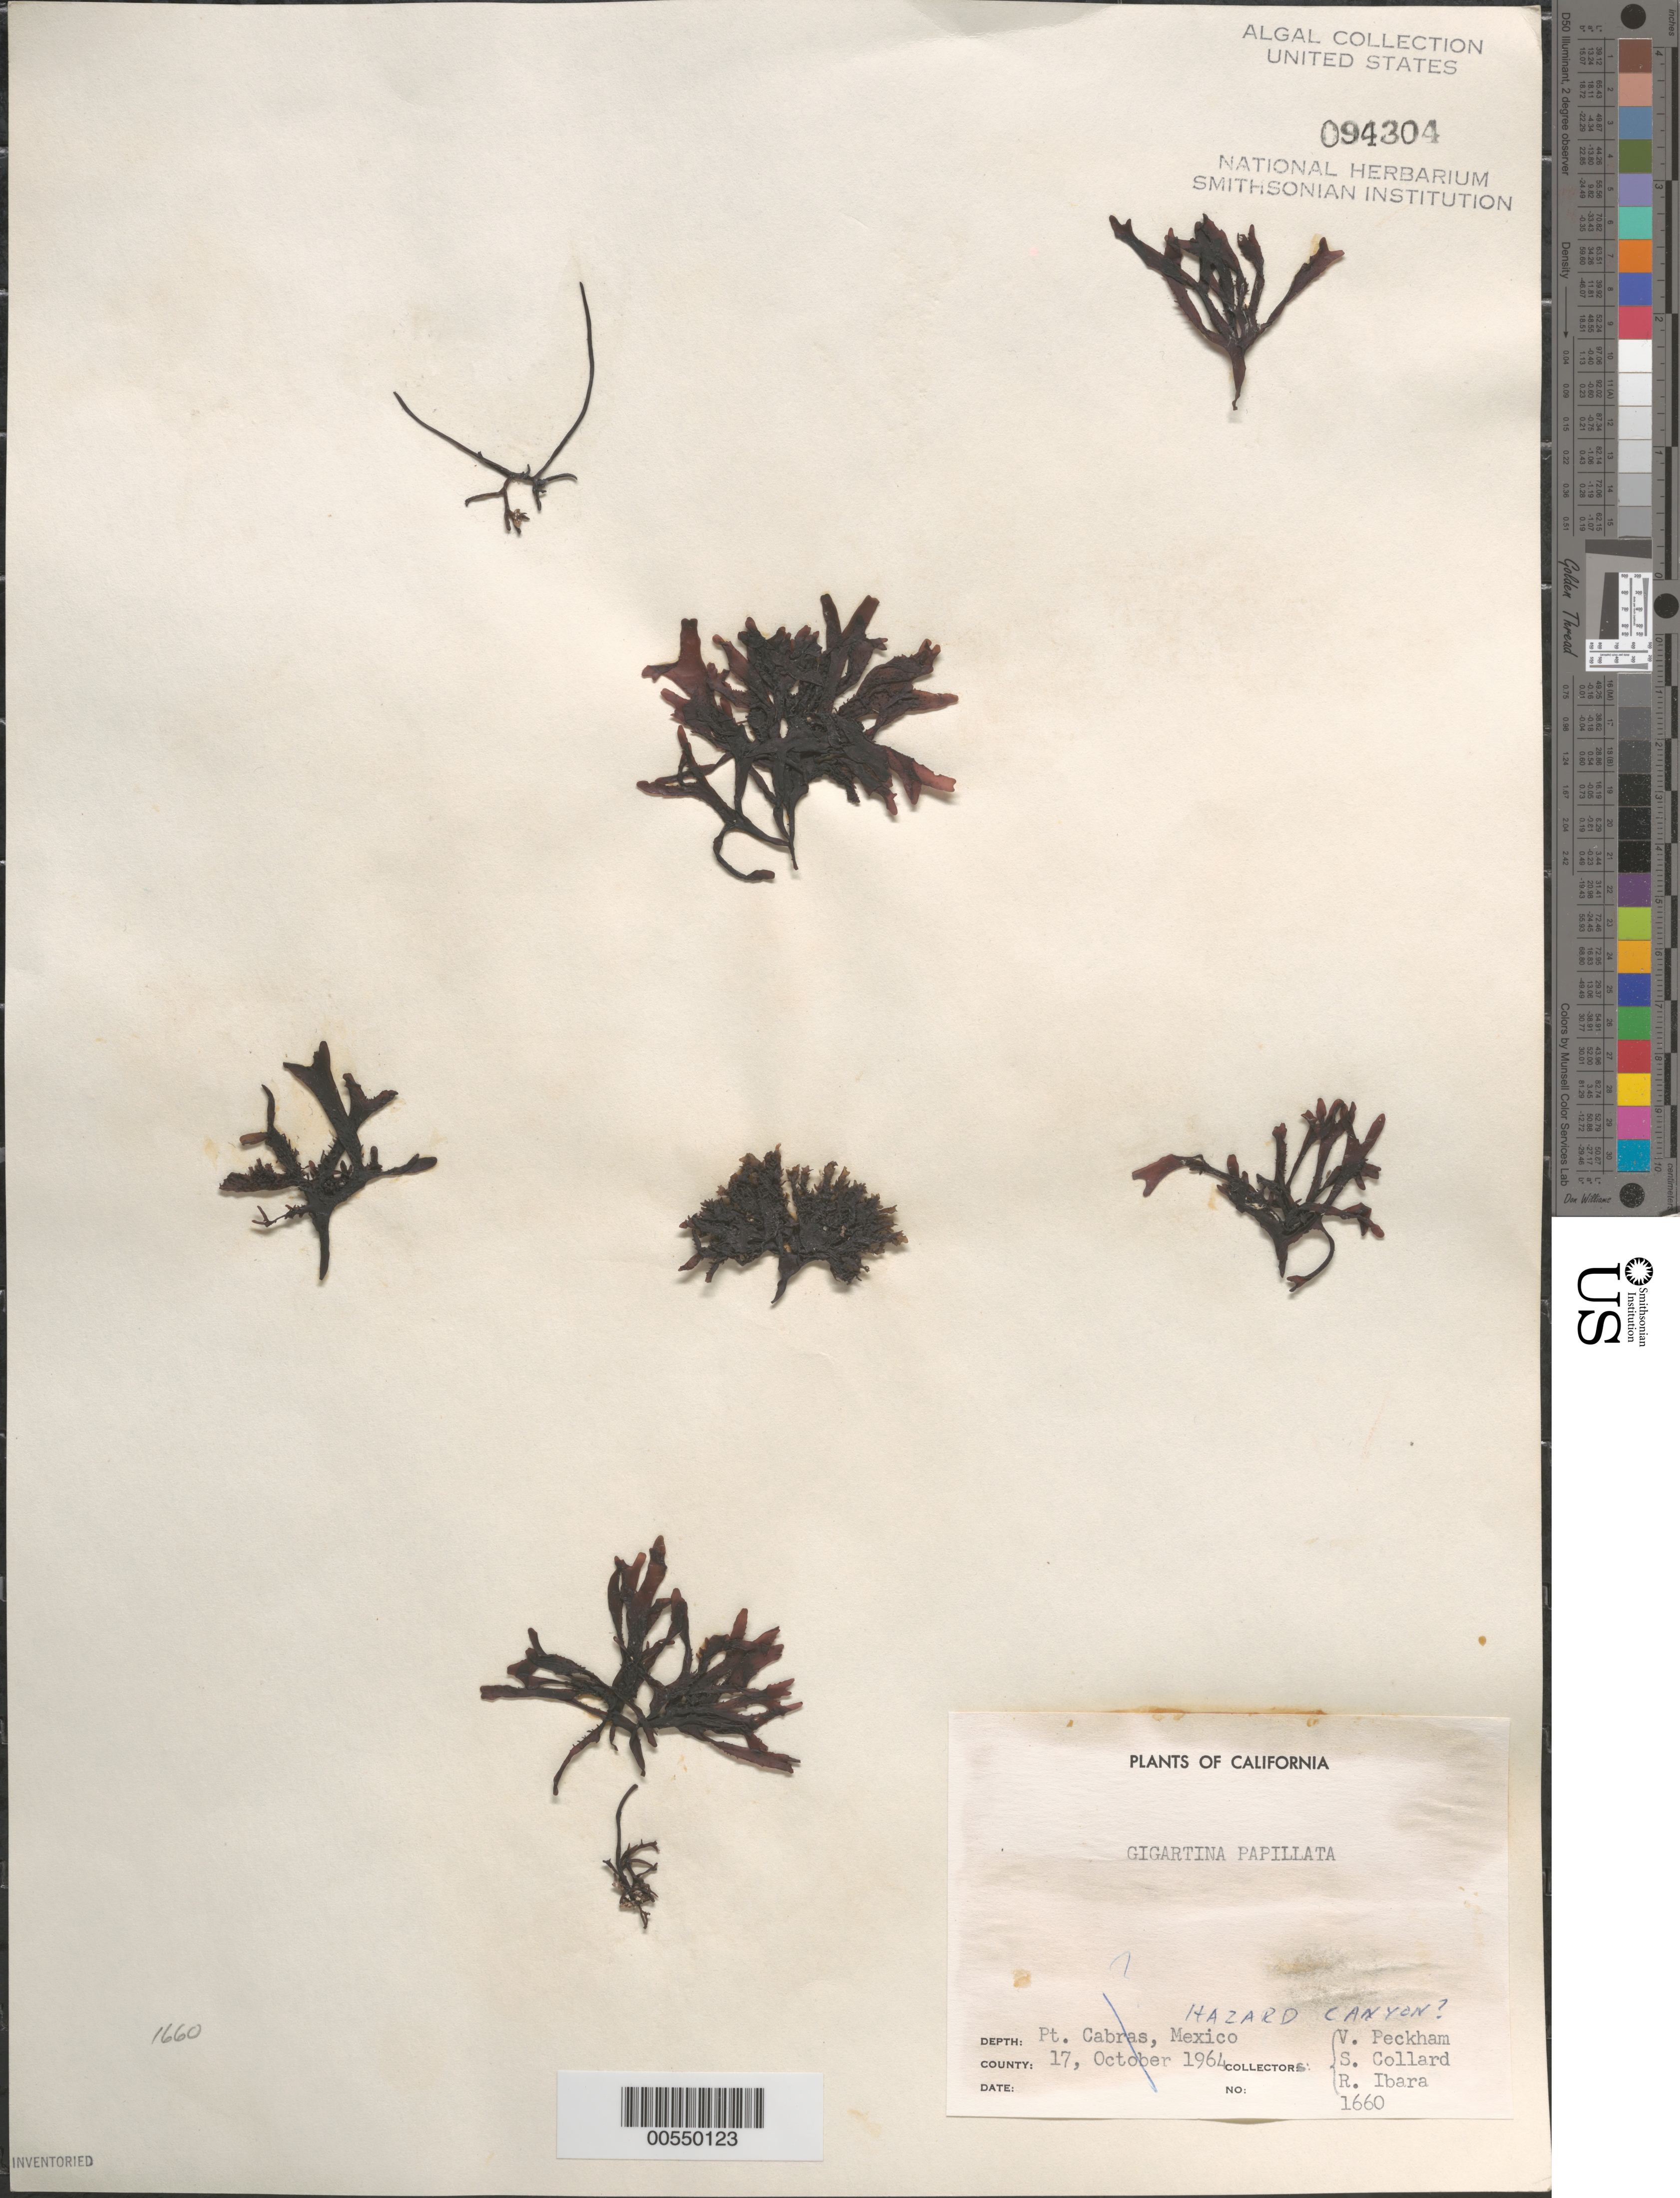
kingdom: Plantae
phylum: Rhodophyta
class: Florideophyceae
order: Gigartinales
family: Phyllophoraceae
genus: Mastocarpus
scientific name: Mastocarpus papillatus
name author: (C. Agardh) Kütz.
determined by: Algae name updating Project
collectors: V. Peckham, S. Collard & R. Ibara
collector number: Neushul 1660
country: United States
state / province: California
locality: Hazard Canyon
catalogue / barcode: US 94304